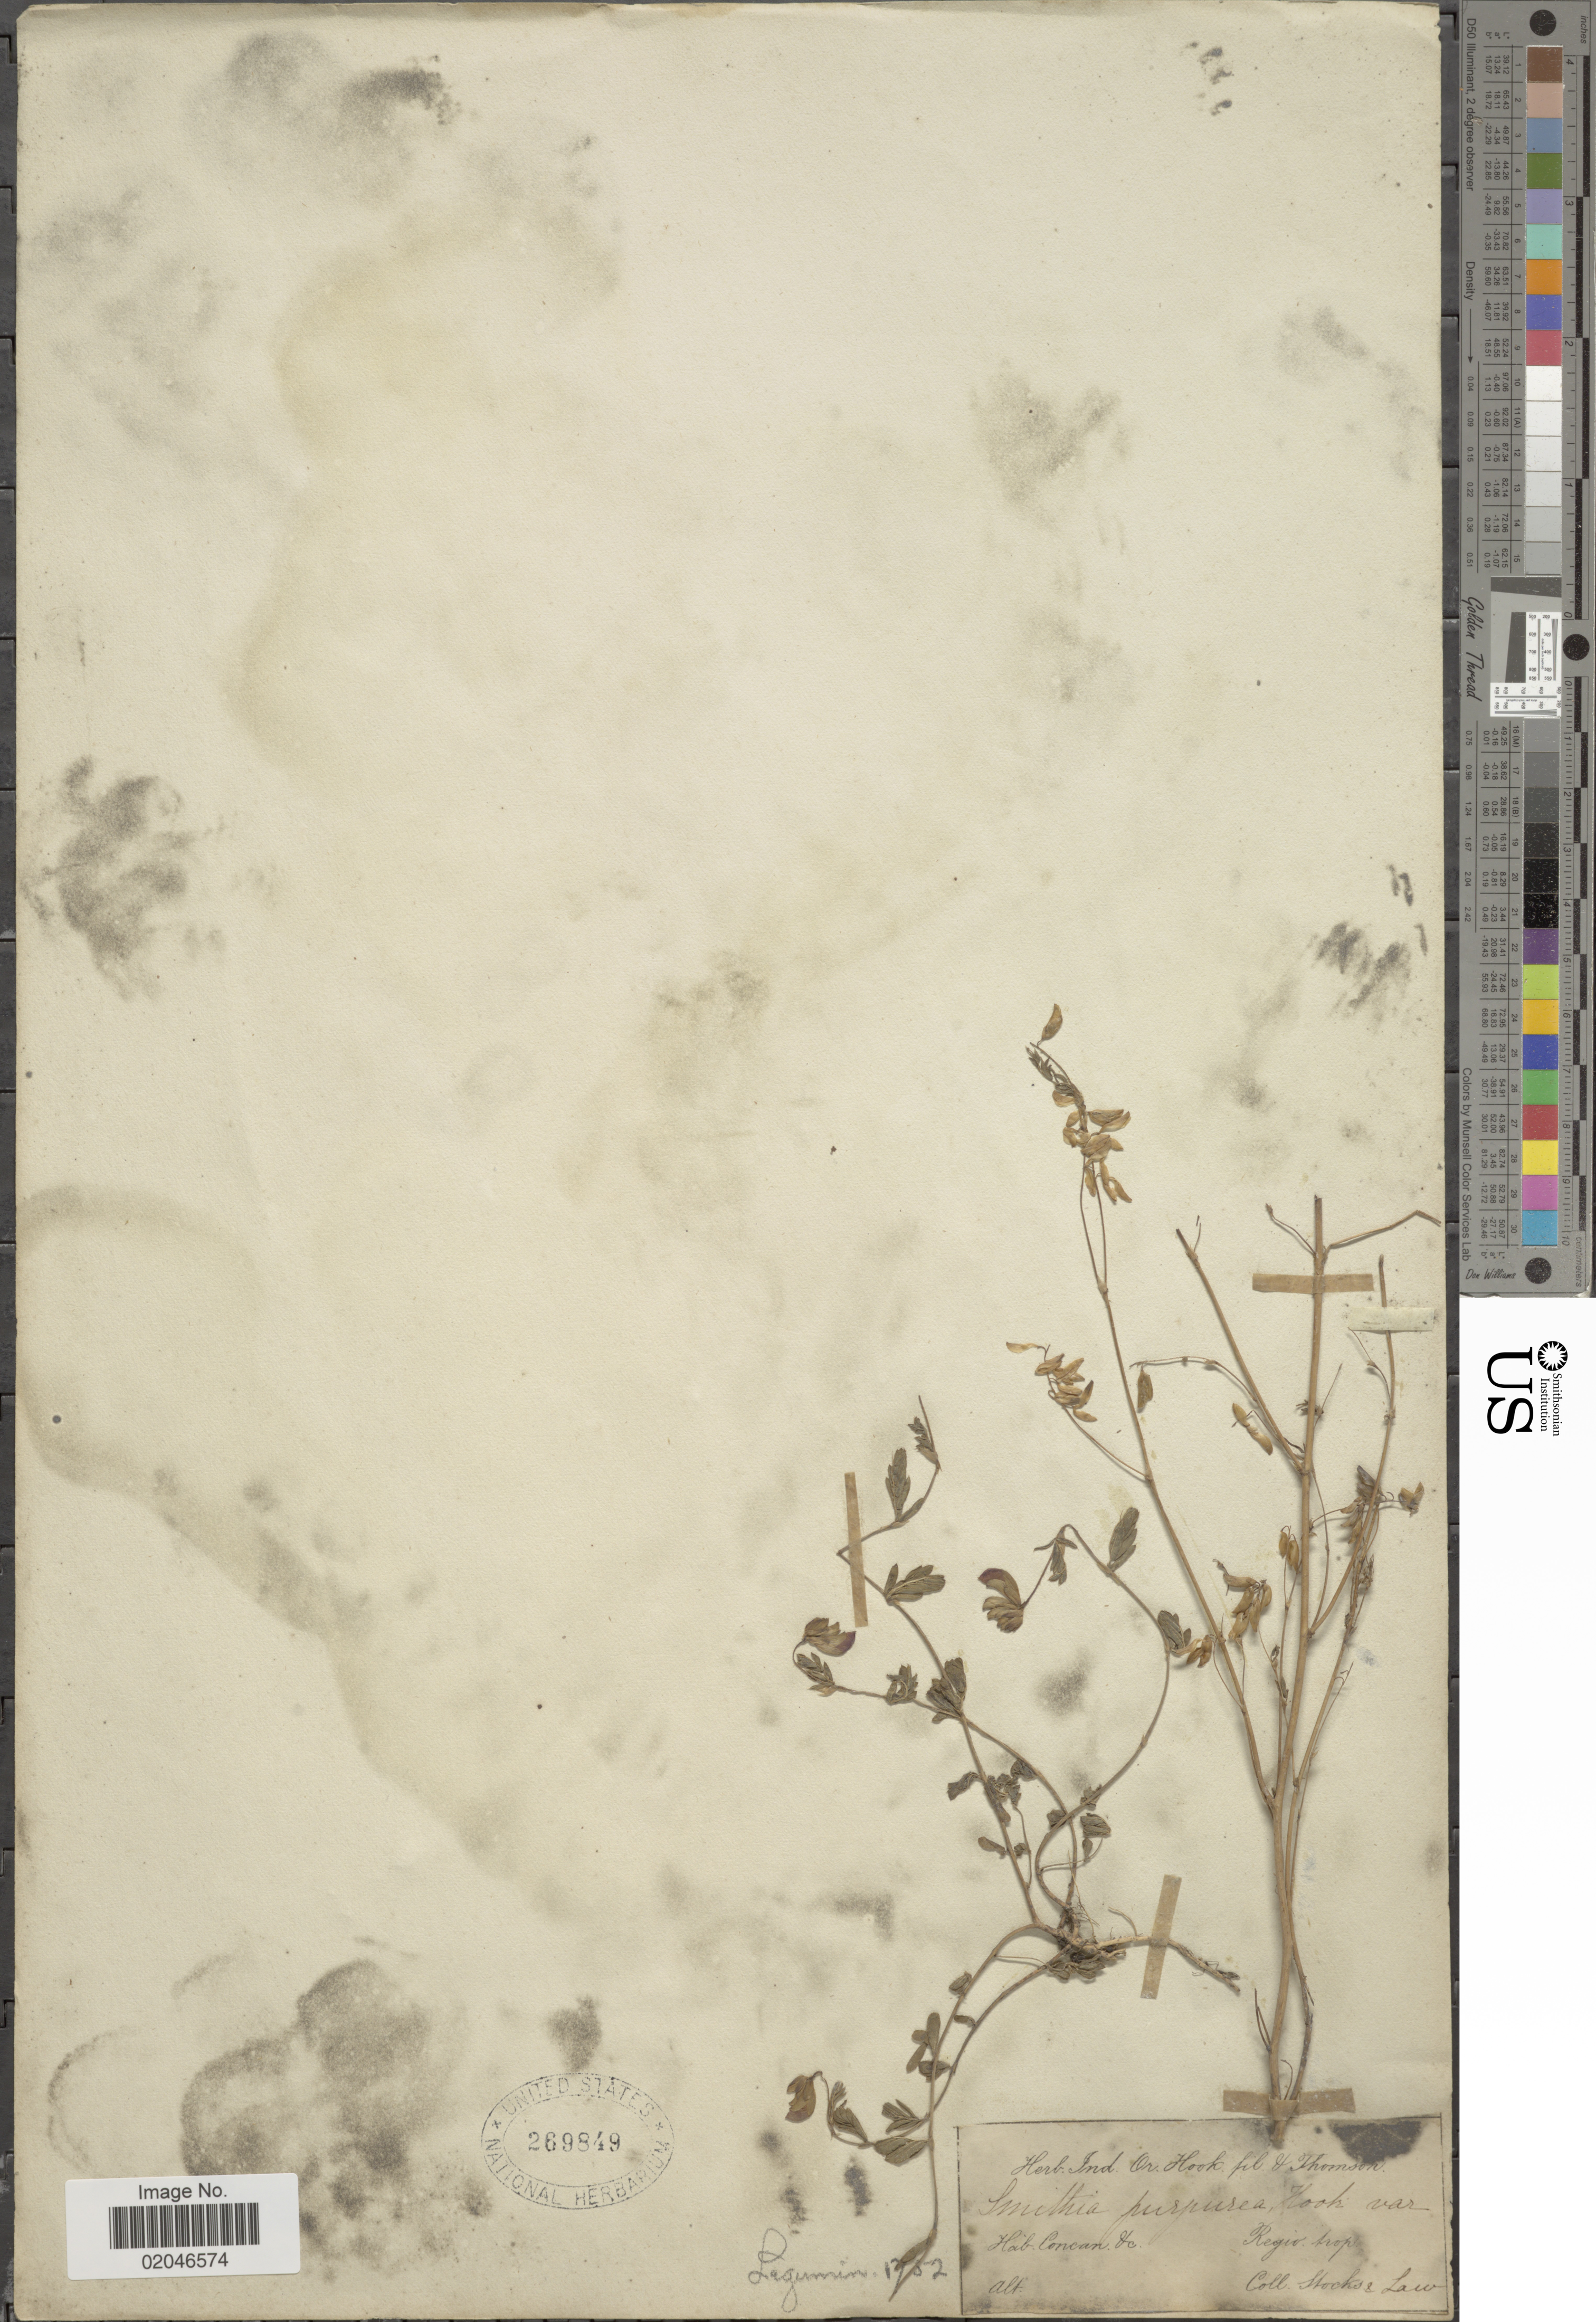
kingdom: Plantae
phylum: Tracheophyta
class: Magnoliopsida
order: Fabales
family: Fabaceae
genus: Smithia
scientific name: Smithia purpurea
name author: Hook.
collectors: Stocks, -- & -. Law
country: India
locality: Concan &c, Regio trop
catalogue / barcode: US 269849